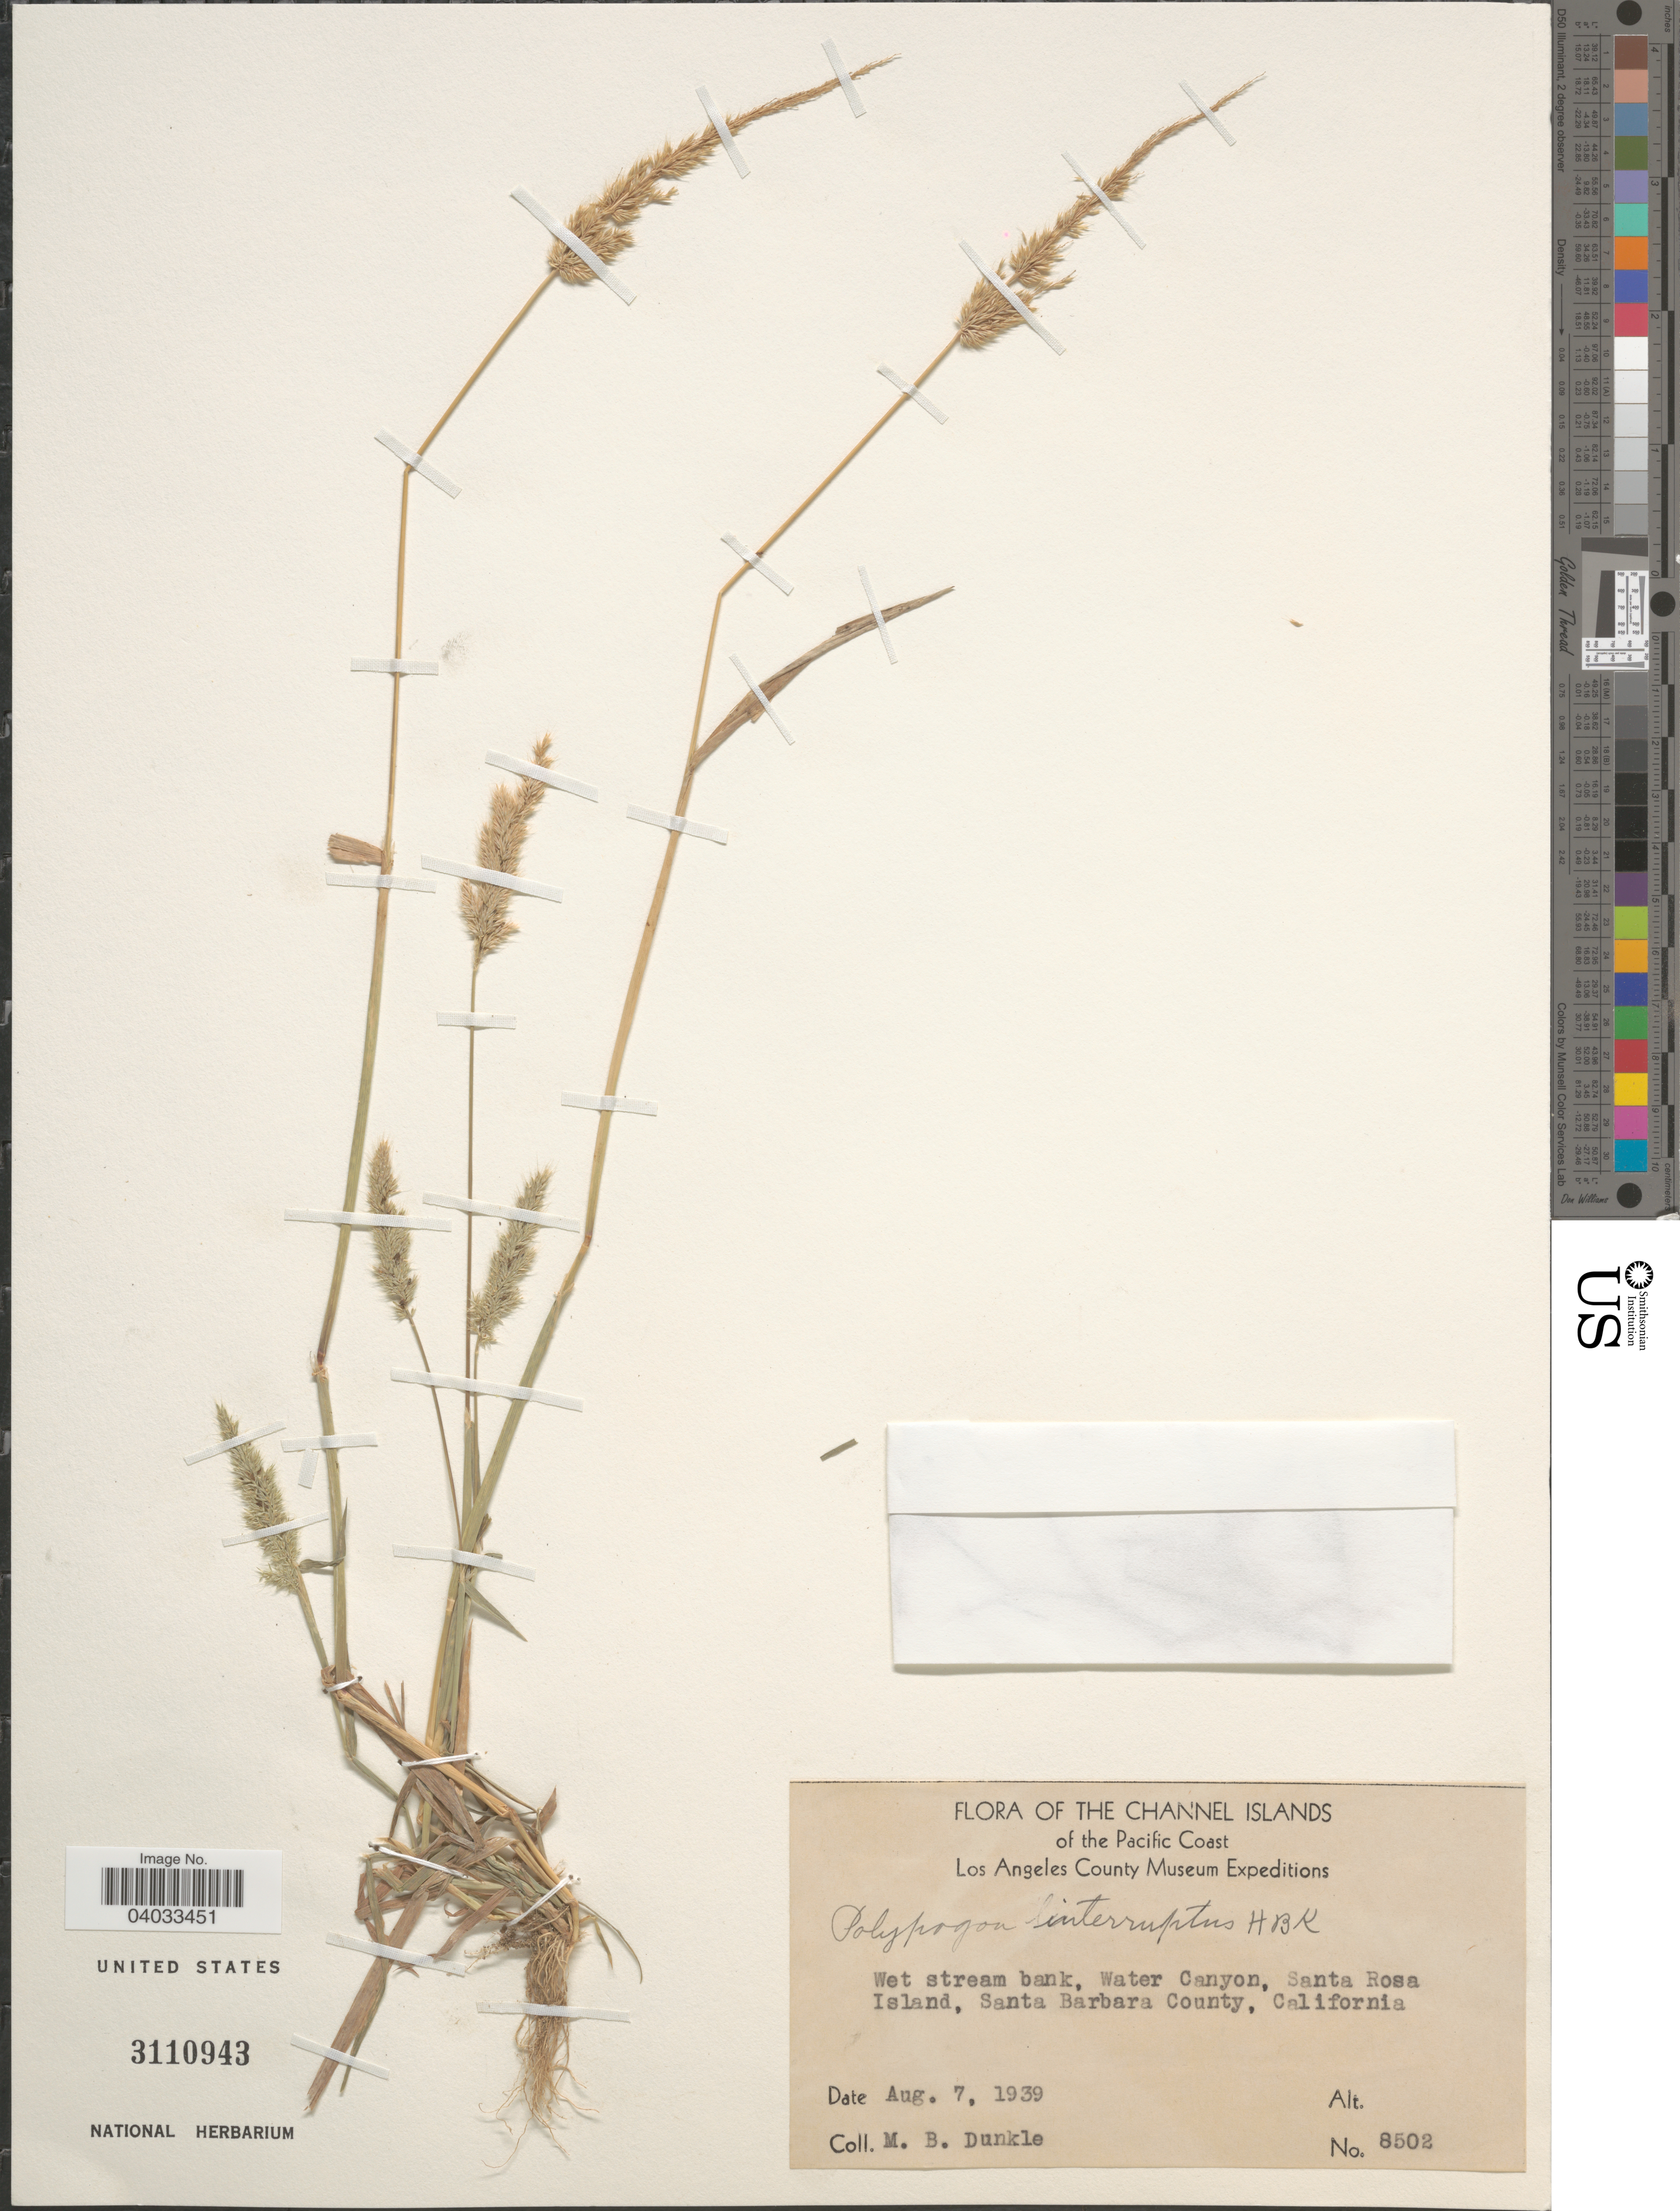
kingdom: Plantae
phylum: Tracheophyta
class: Liliopsida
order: Poales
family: Poaceae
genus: Polypogon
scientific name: Polypogon interruptus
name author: Kunth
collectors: M. Dunkle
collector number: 8502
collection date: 1939-08-07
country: United States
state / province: California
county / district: Santa Barbara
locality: The Channel Islands of the Pacific Coast. Water Canyon, Santa Rosa Island, Santa Barbara County.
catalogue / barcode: US 3110943